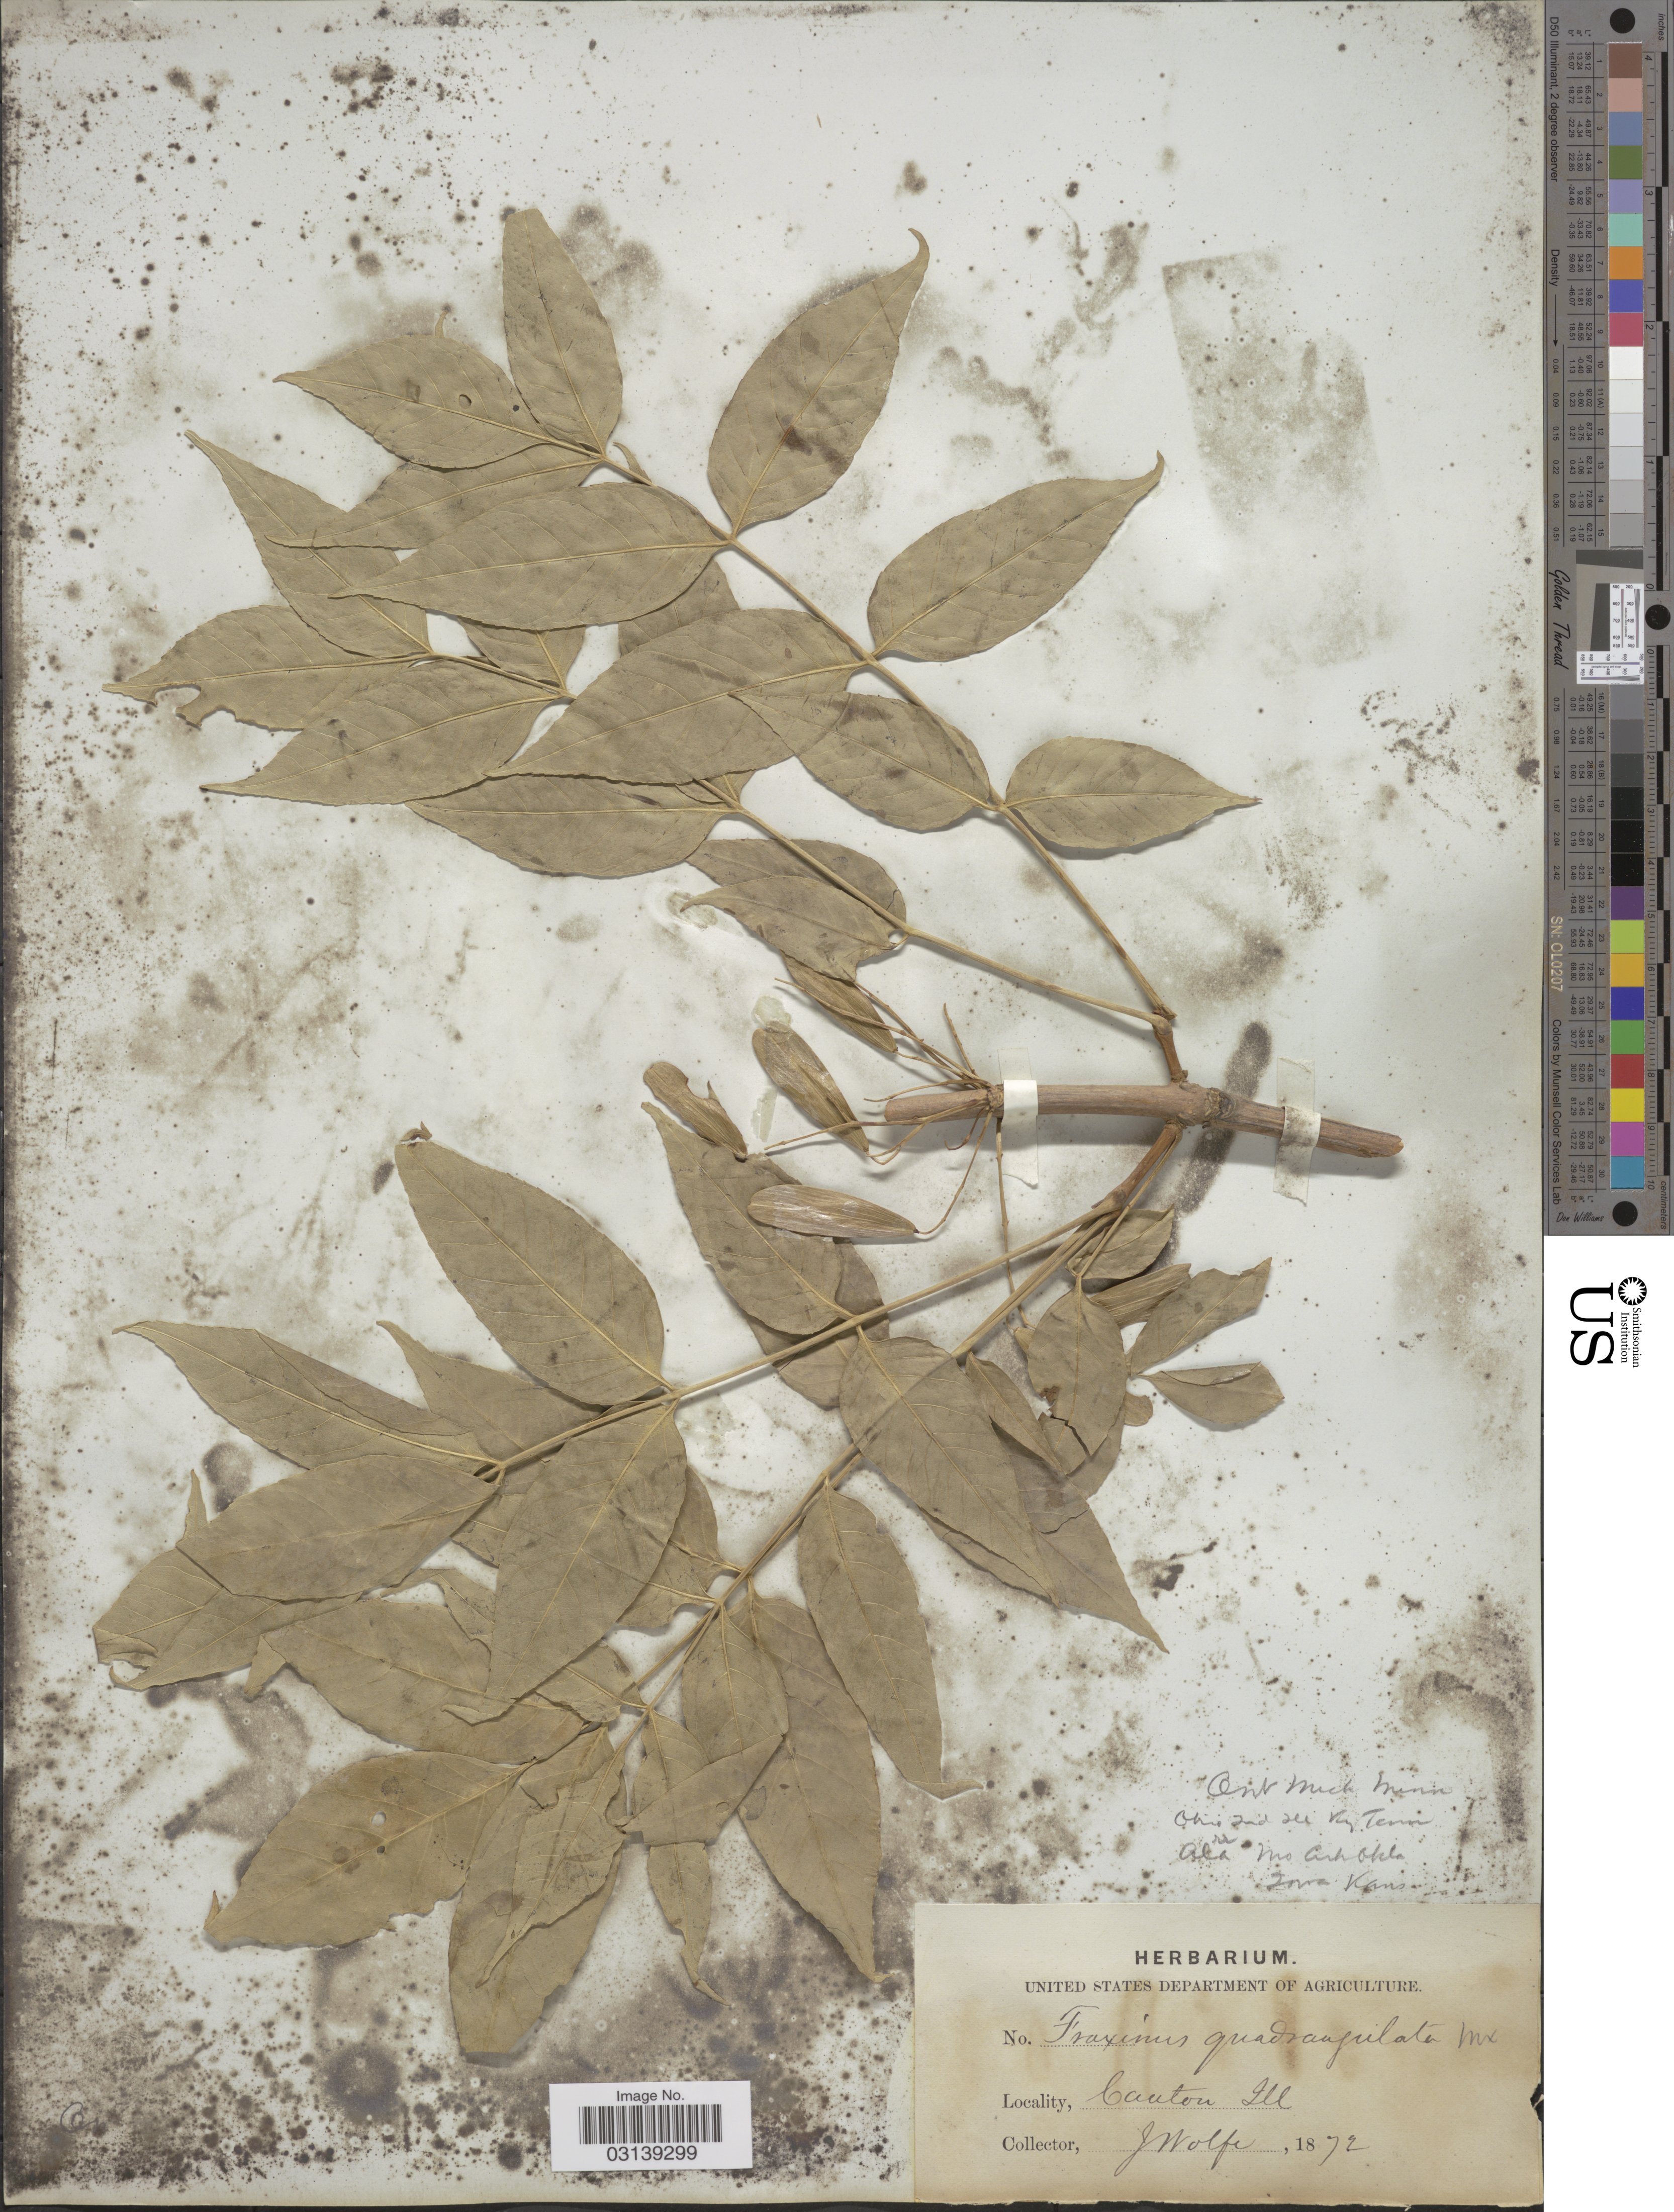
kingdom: Plantae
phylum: Tracheophyta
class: Magnoliopsida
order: Lamiales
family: Oleaceae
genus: Fraxinus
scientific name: Fraxinus quadrangulata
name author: Michx.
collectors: J. Wolfe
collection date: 1872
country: United States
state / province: Illinois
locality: Canton.